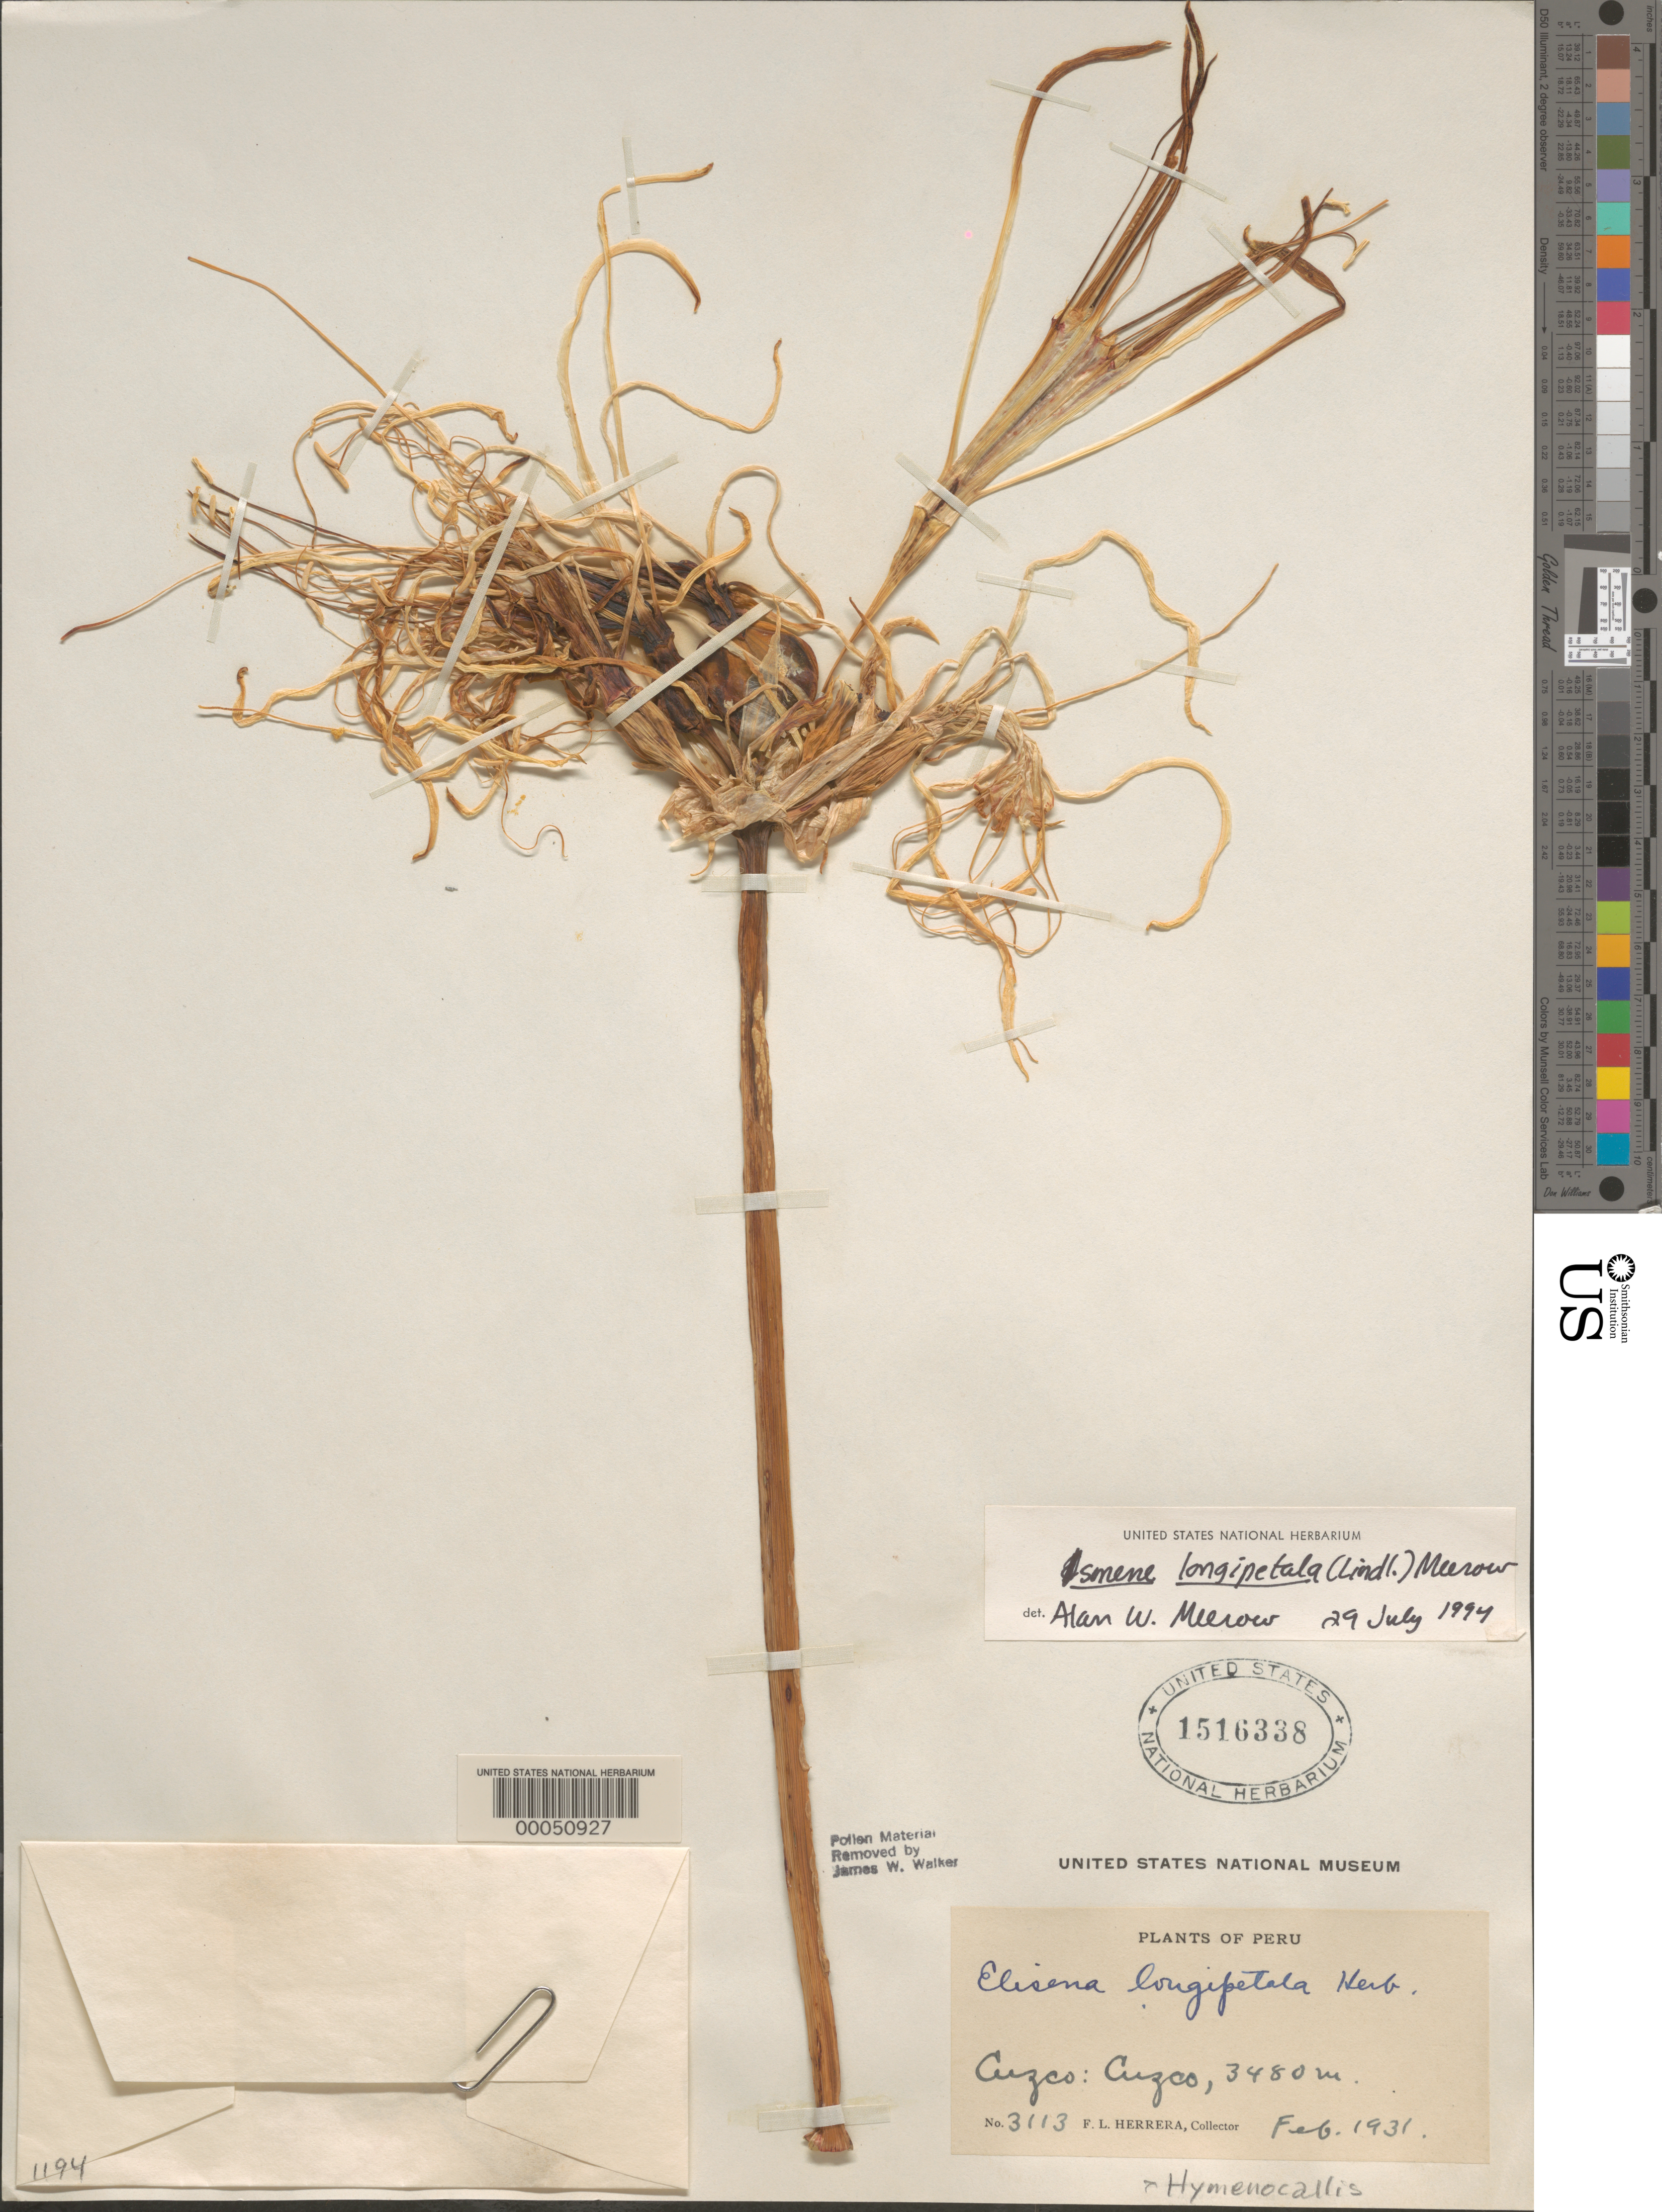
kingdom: Plantae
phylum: Tracheophyta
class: Liliopsida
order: Asparagales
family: Amaryllidaceae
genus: Ismene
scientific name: Ismene longipetala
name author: (Lindl.) Meerow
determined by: Meerow, A. W.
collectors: F. L. Herrera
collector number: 3113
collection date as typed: Feb 1931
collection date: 1931-02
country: Peru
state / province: Cusco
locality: Cuzco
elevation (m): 3480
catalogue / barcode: US 1516338